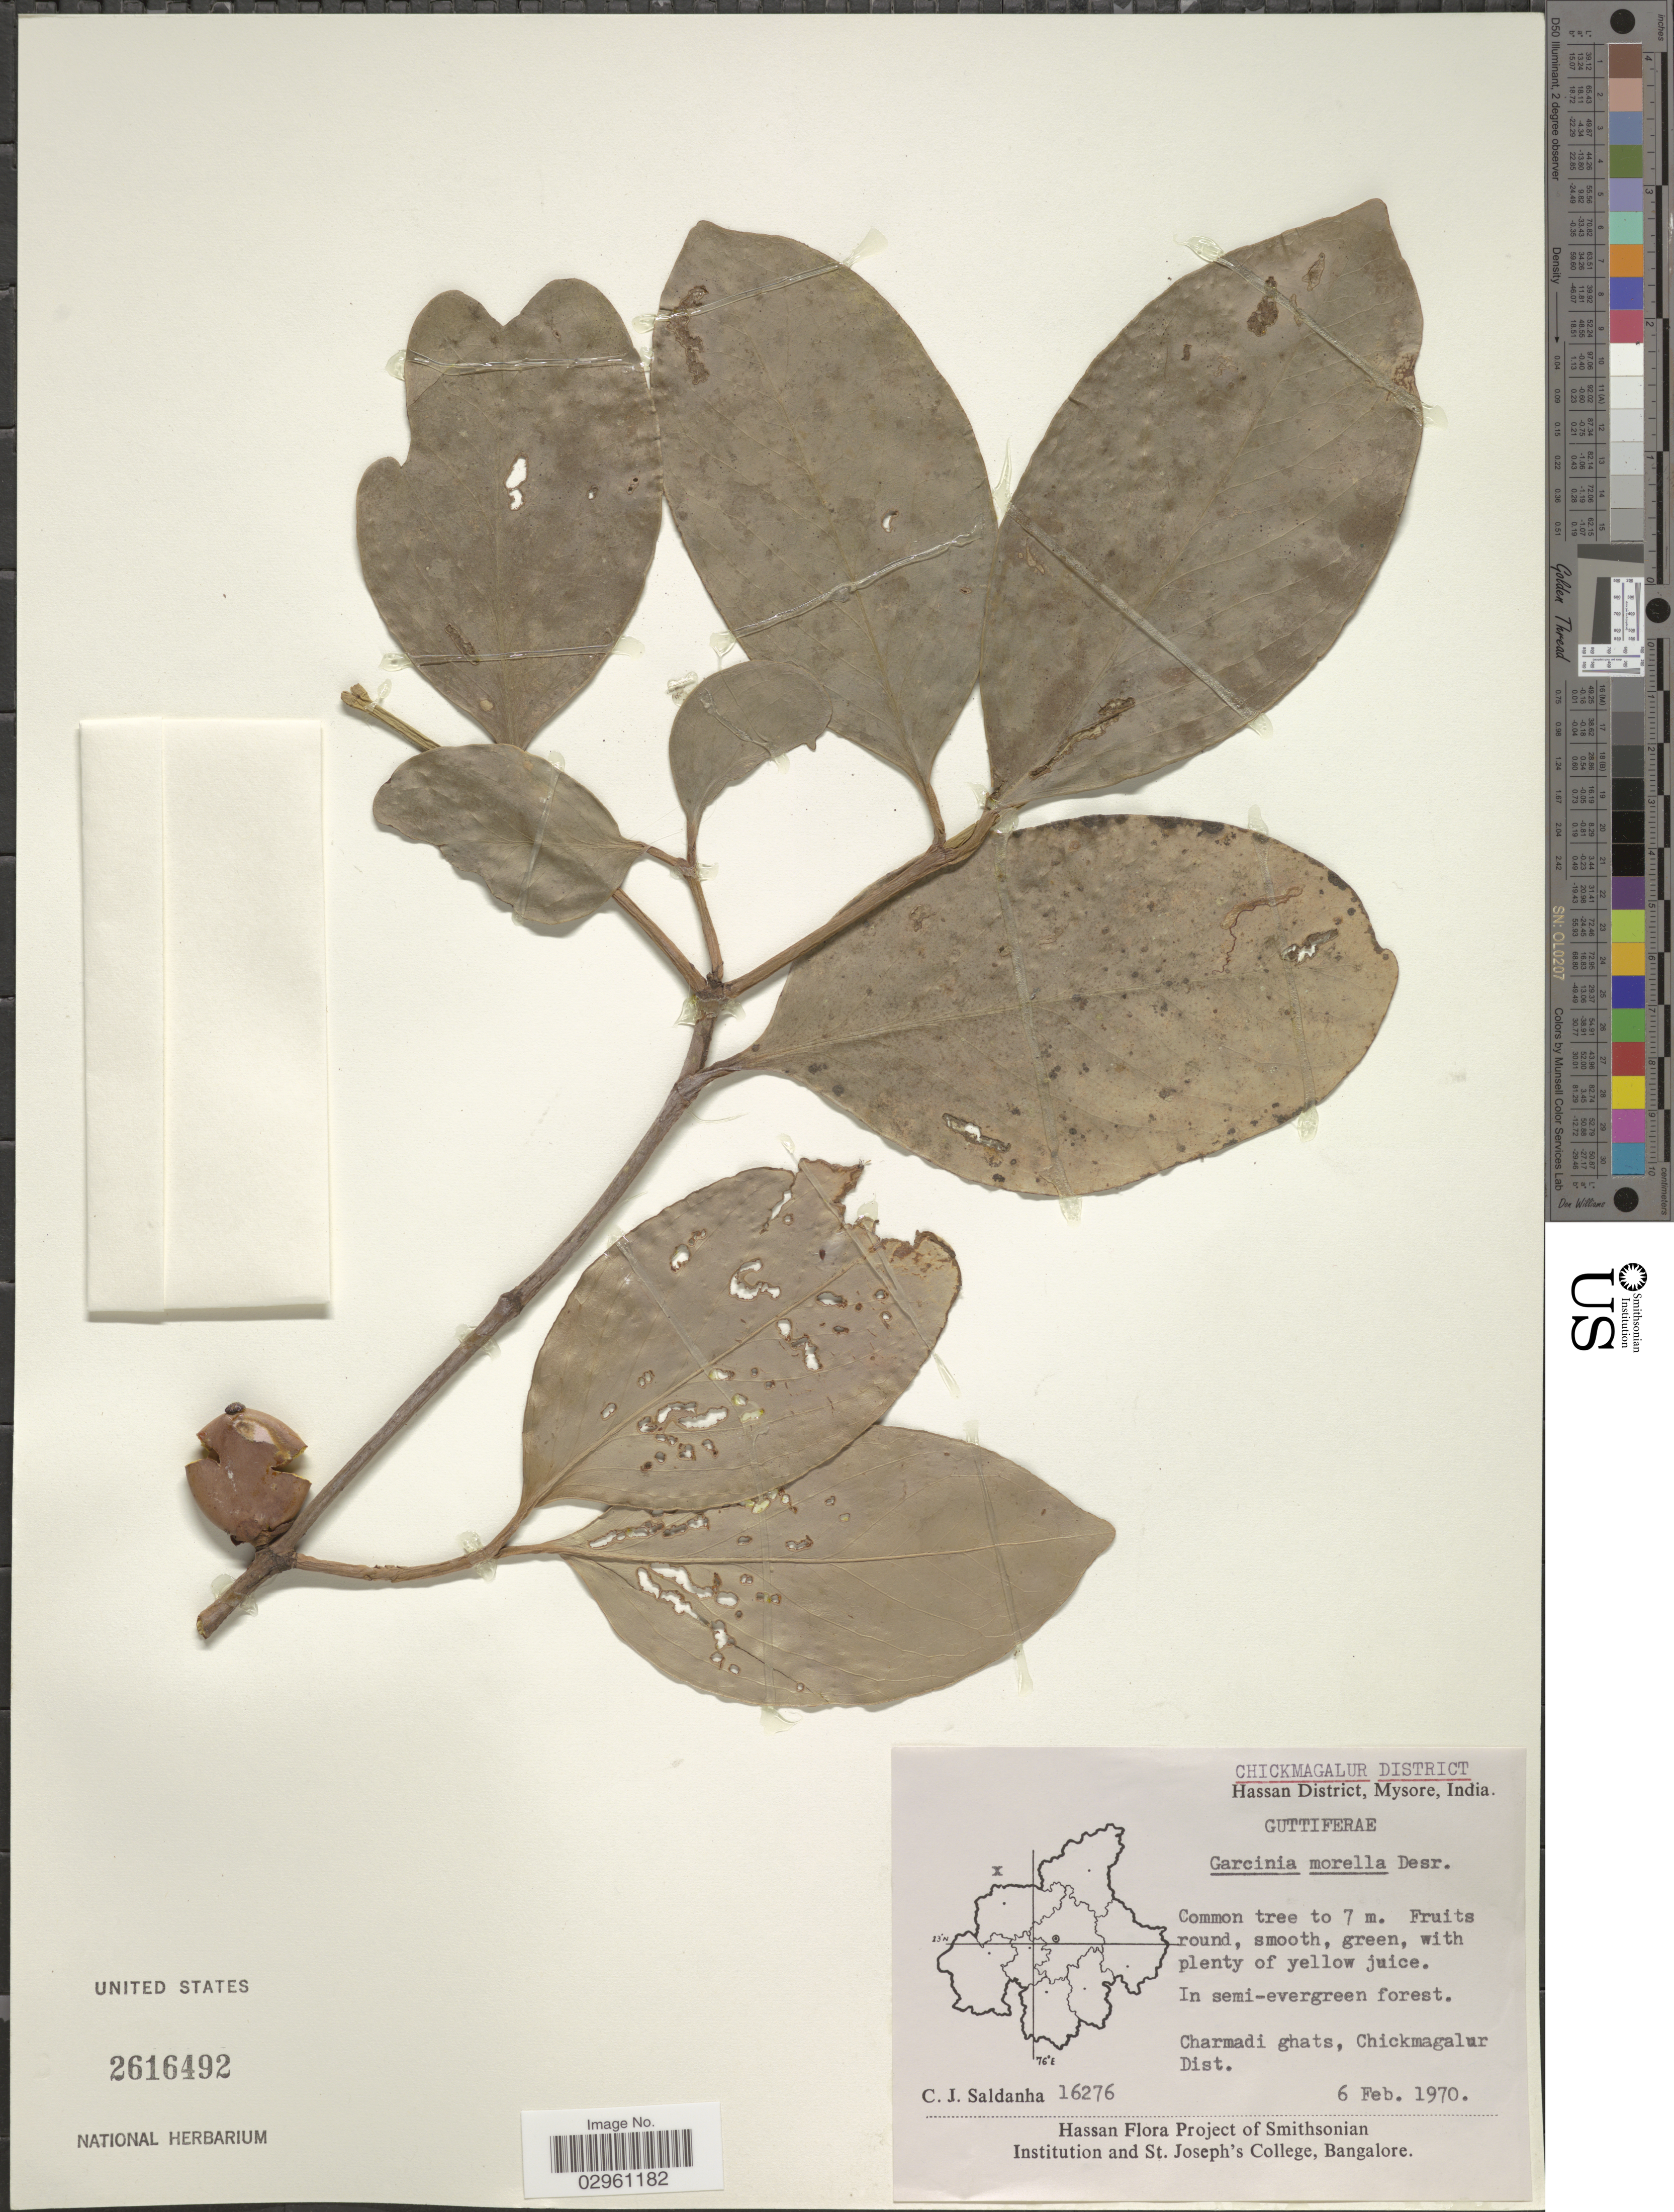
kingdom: Plantae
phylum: Tracheophyta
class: Magnoliopsida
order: Malpighiales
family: Clusiaceae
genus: Garcinia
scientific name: Garcinia morella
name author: (Gaertn.) Desr.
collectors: C. J. Saldanha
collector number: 16276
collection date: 1970-02-06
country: India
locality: Chickmagalur District. Hassan District, Mysore. In semi-evergreen forest. Charmadi ghats, Chickmagalur Dist.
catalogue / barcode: US 2616492